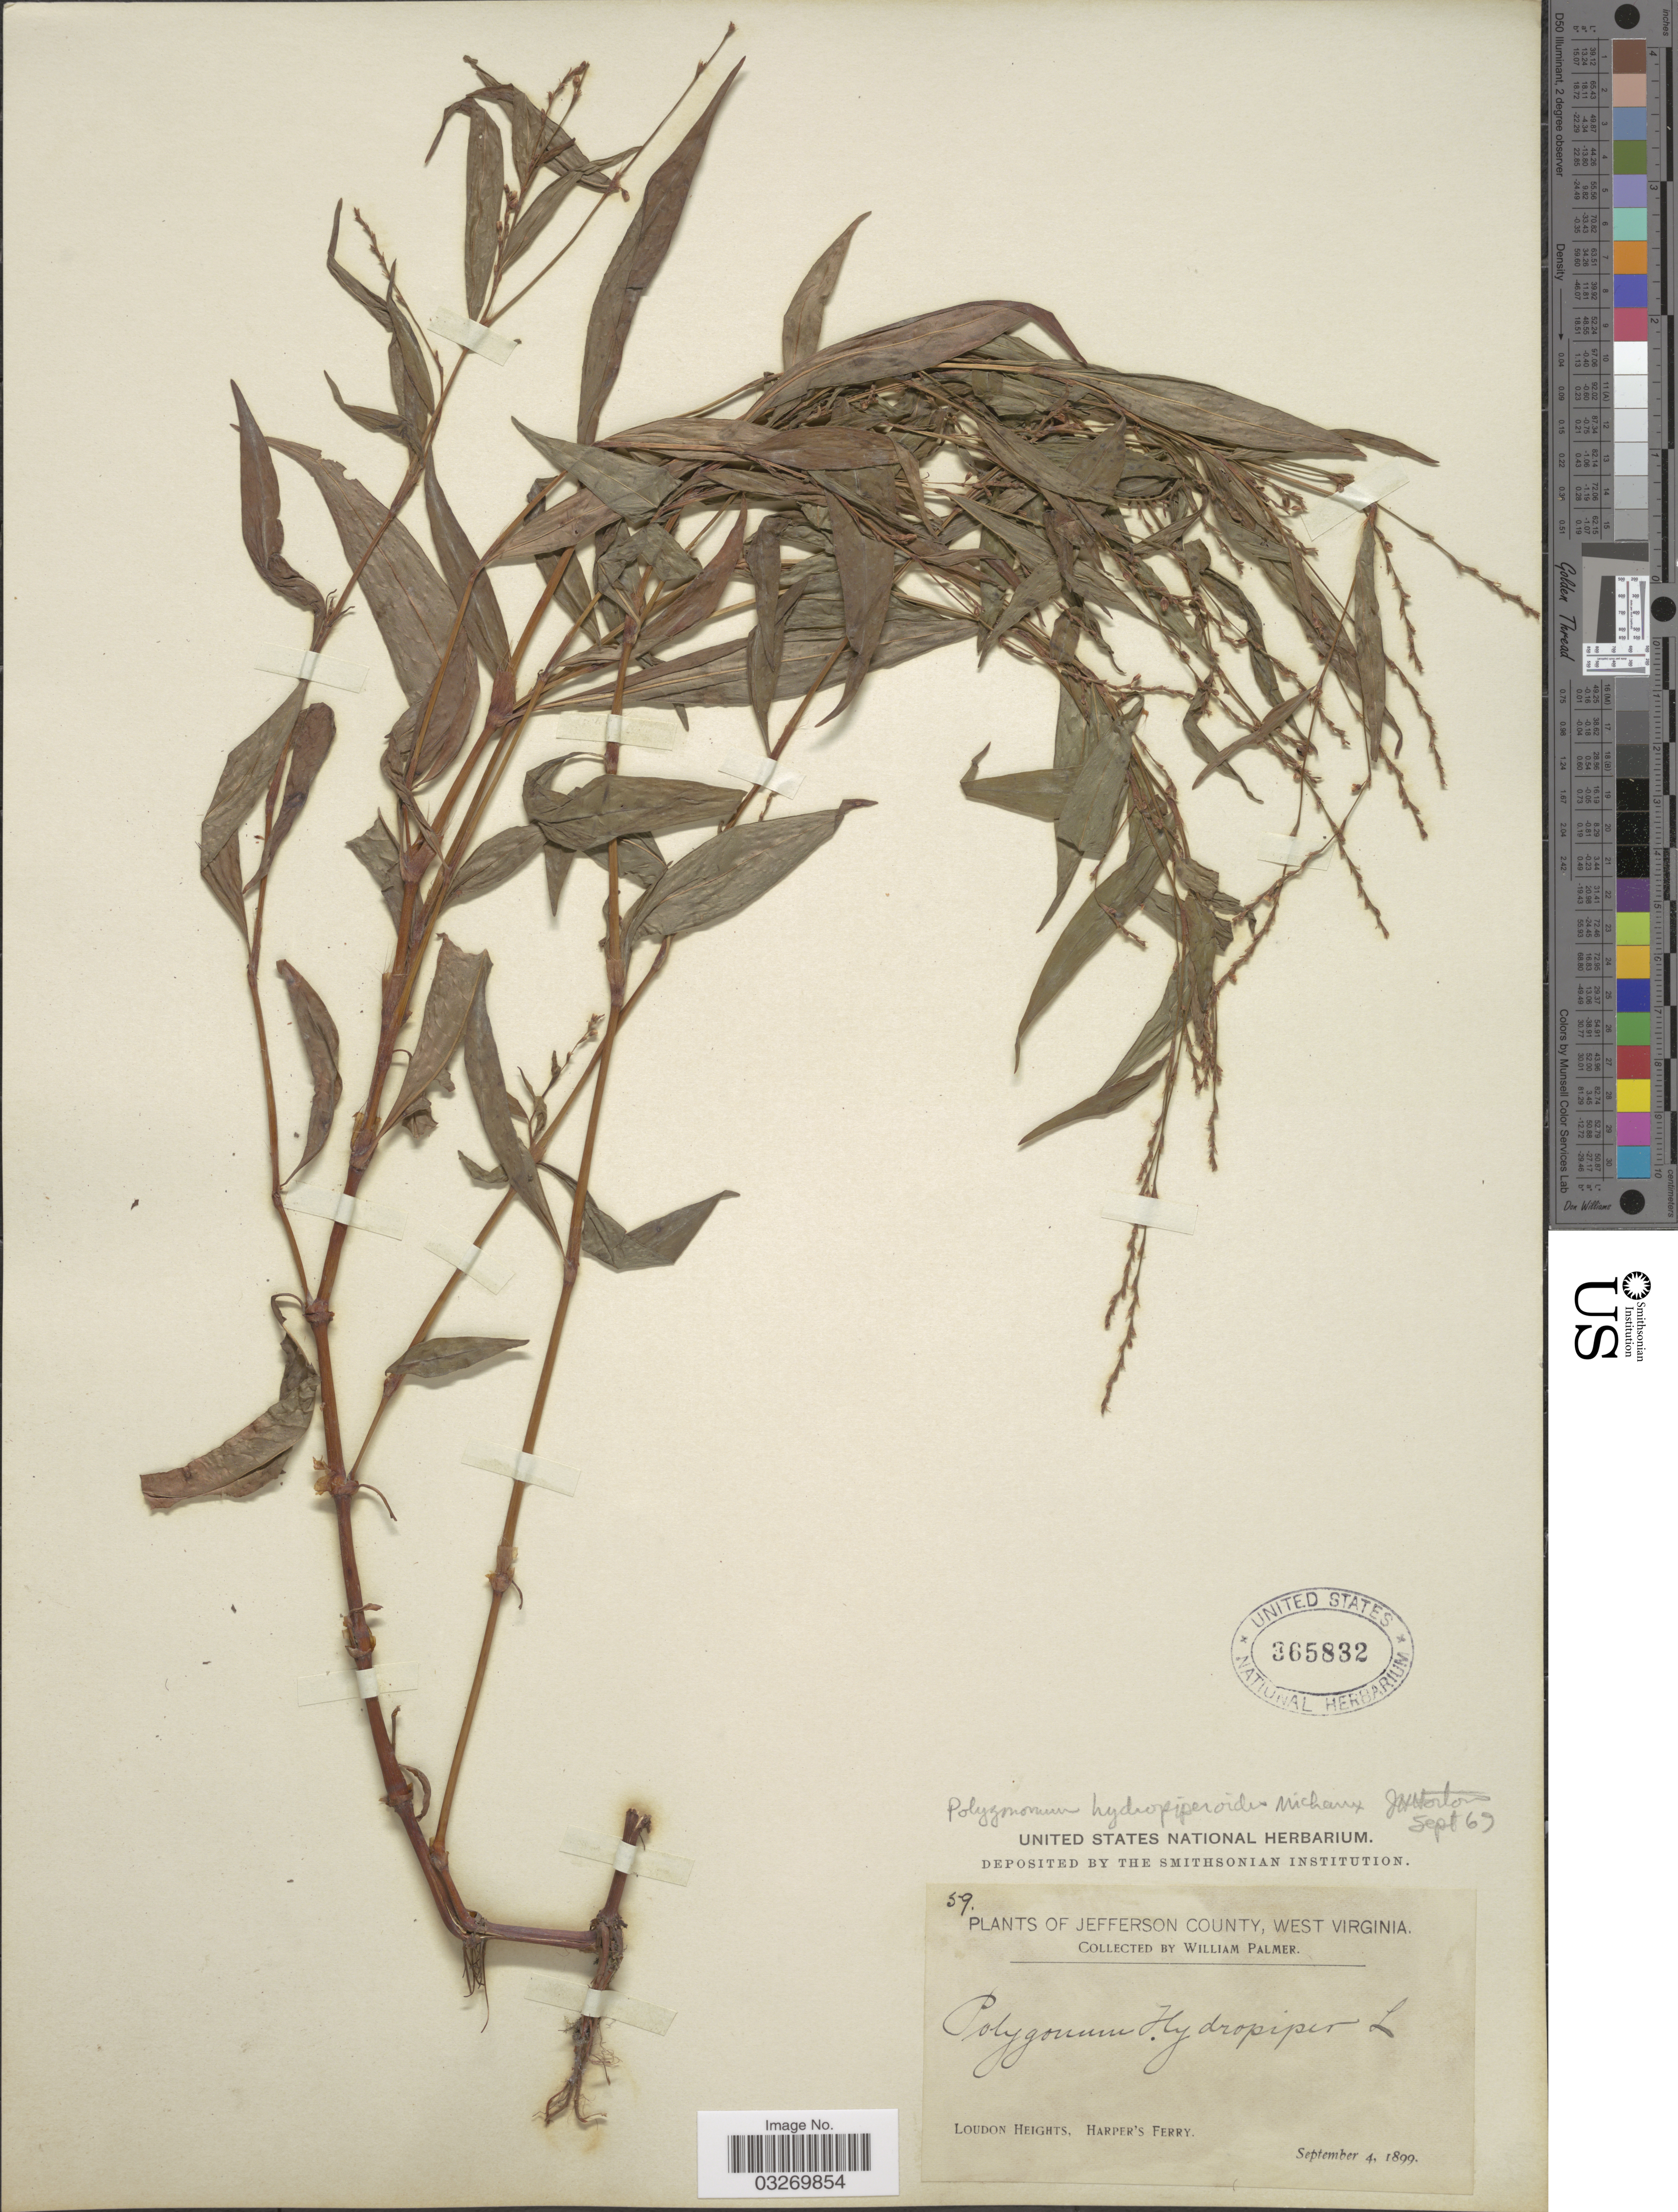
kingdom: Plantae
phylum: Tracheophyta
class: Magnoliopsida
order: Caryophyllales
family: Polygonaceae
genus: Persicaria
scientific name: Persicaria punctata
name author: (Elliott) Small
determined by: Atha, D. E.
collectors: W. Palmer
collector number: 59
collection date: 1899-09-04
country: United States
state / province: West Virginia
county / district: Jefferson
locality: Jefferson County. Loudon Heights, Harper's Ferry.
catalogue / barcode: US 365832